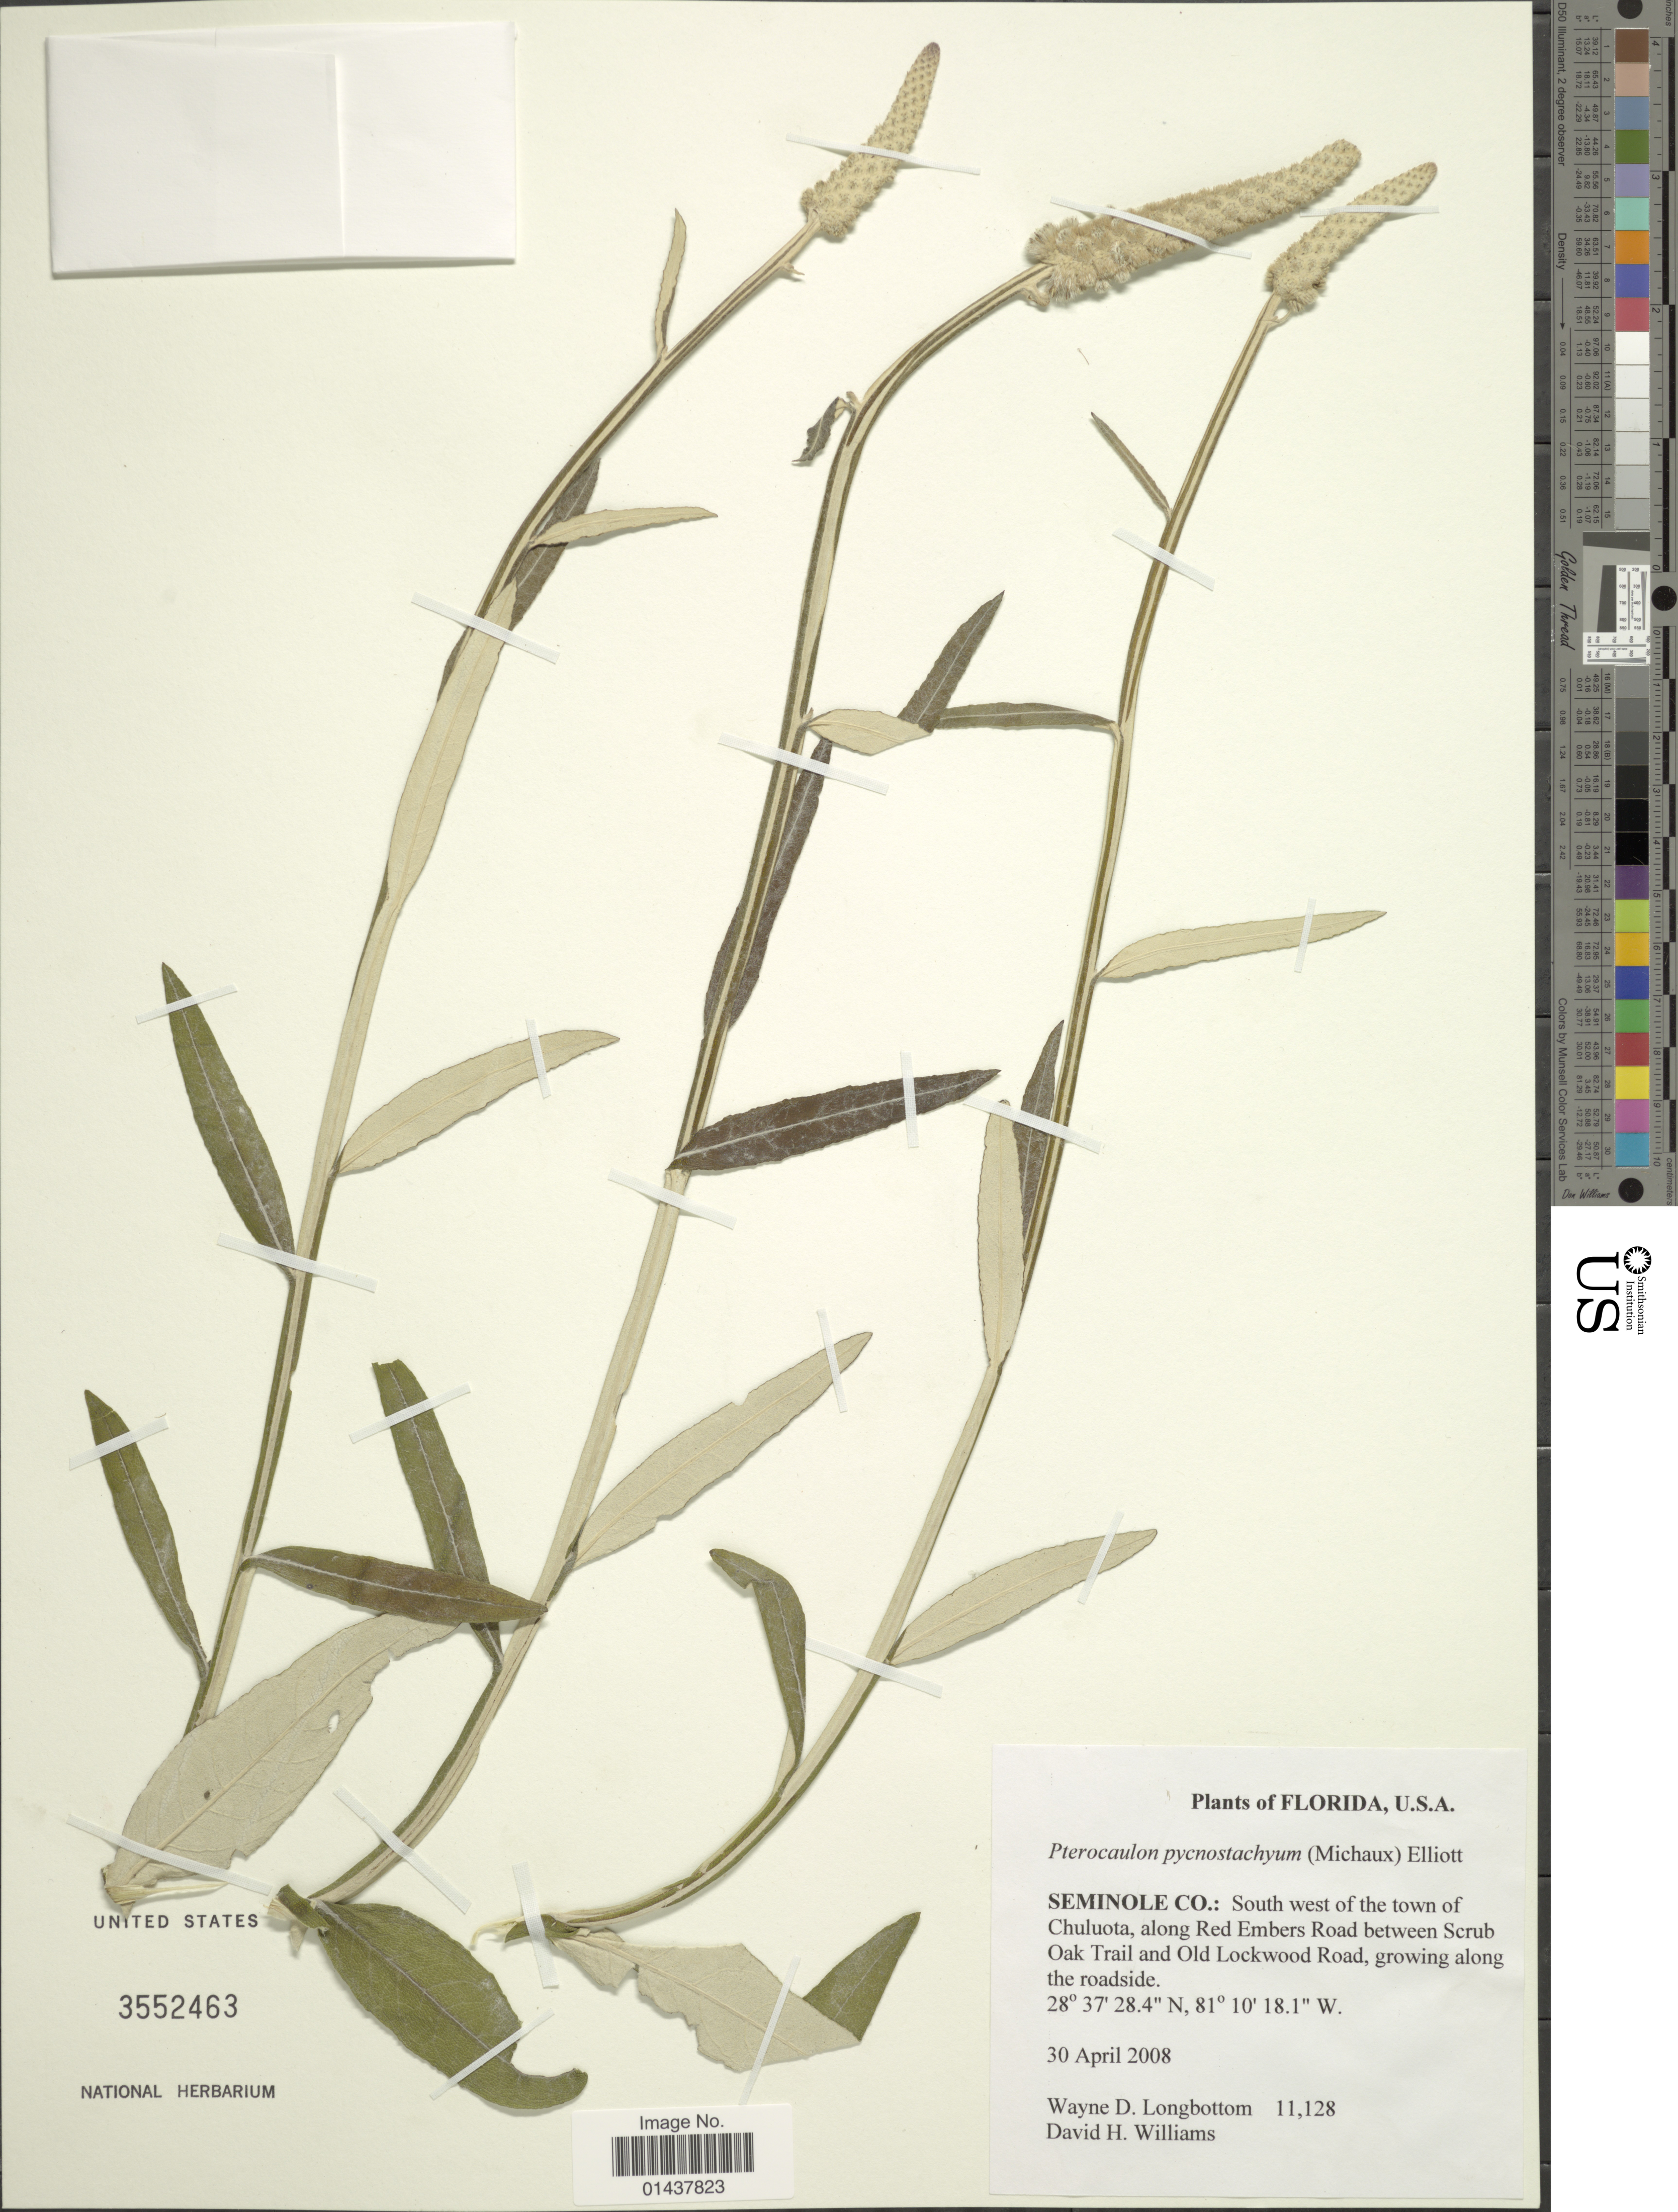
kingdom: Plantae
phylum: Tracheophyta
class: Magnoliopsida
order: Asterales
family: Asteraceae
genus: Pterocaulon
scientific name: Pterocaulon pycnostachyum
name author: (Michx.) Elliott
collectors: W. D. Longbottom & D. H. Williams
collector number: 11128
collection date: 2008-04-30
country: United States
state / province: Florida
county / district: Seminole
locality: South West of the town of Chuluota, along Red Embers Road between Scrub Oak Trail and Old Lockwood Road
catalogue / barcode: US 3552463